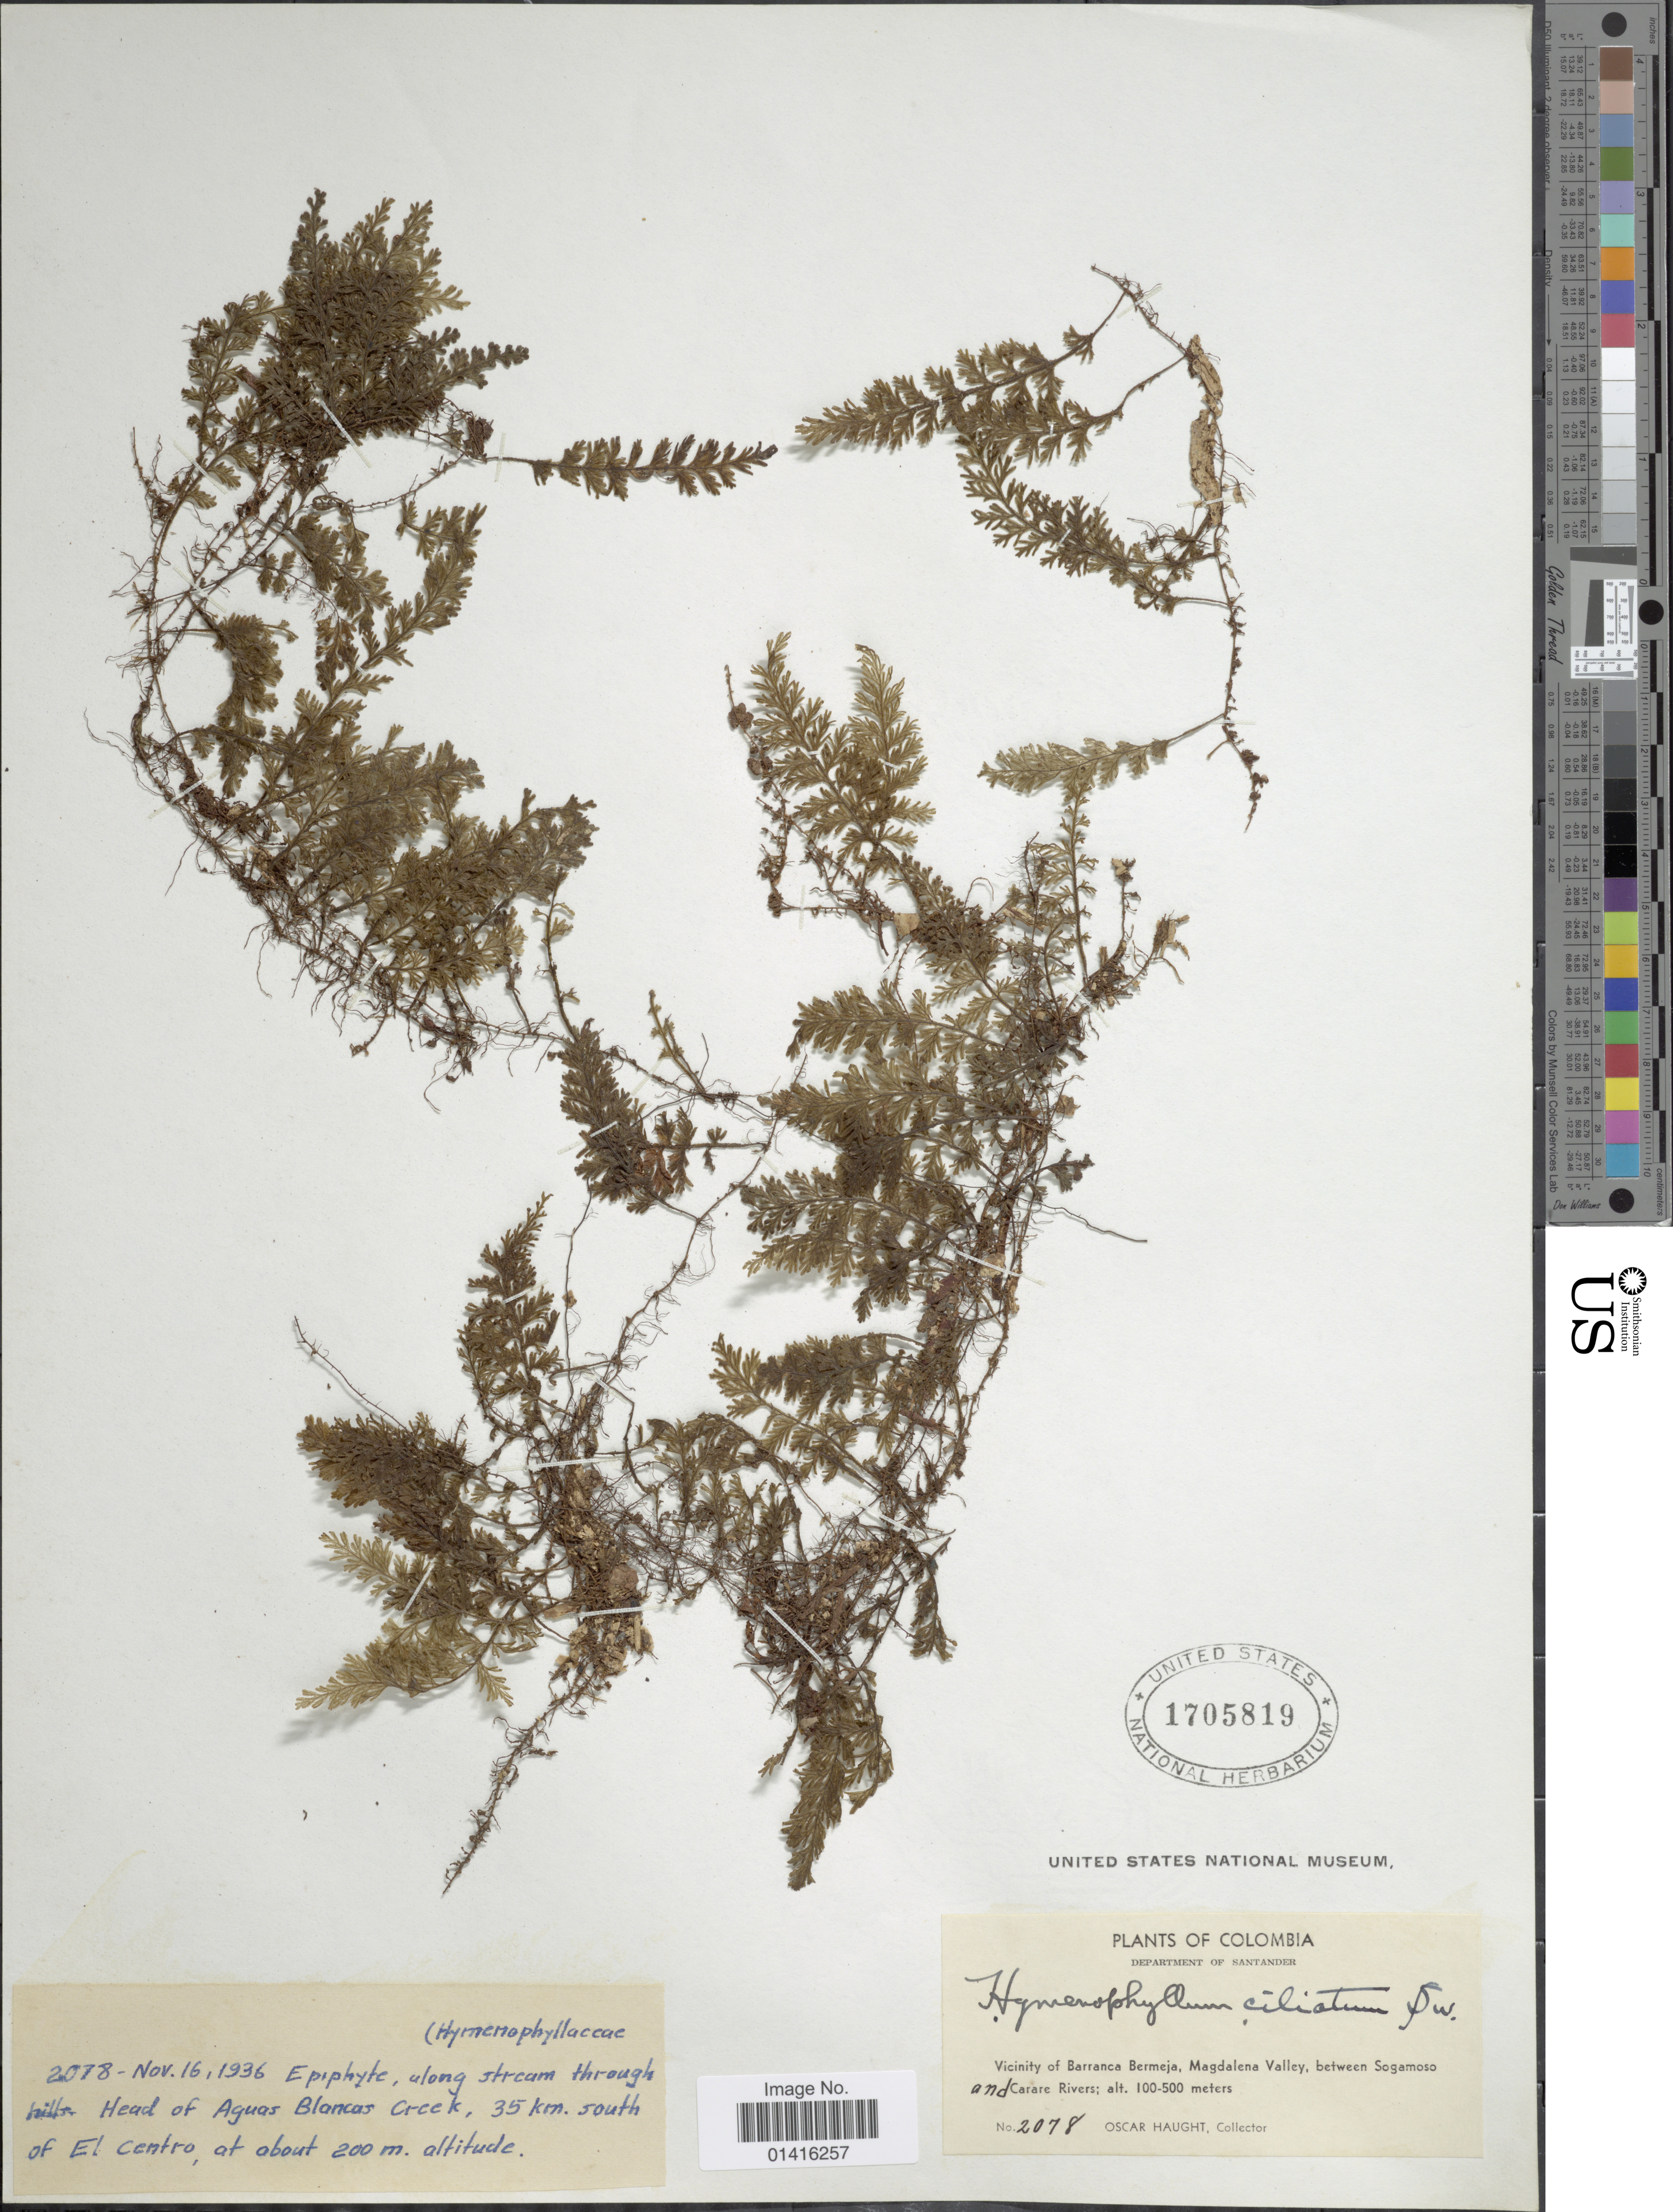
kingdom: Plantae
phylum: Tracheophyta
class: Polypodiopsida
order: Hymenophyllales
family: Hymenophyllaceae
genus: Hymenophyllum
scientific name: Hymenophyllum hirsutum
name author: (L.) Sw.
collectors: O. L. Haught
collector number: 2078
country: Colombia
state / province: Santander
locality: Vicinity of Barranca Bermeja, Magdalena Valley, between Sogamoso Carare Rivers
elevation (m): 100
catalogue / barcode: US 1705819